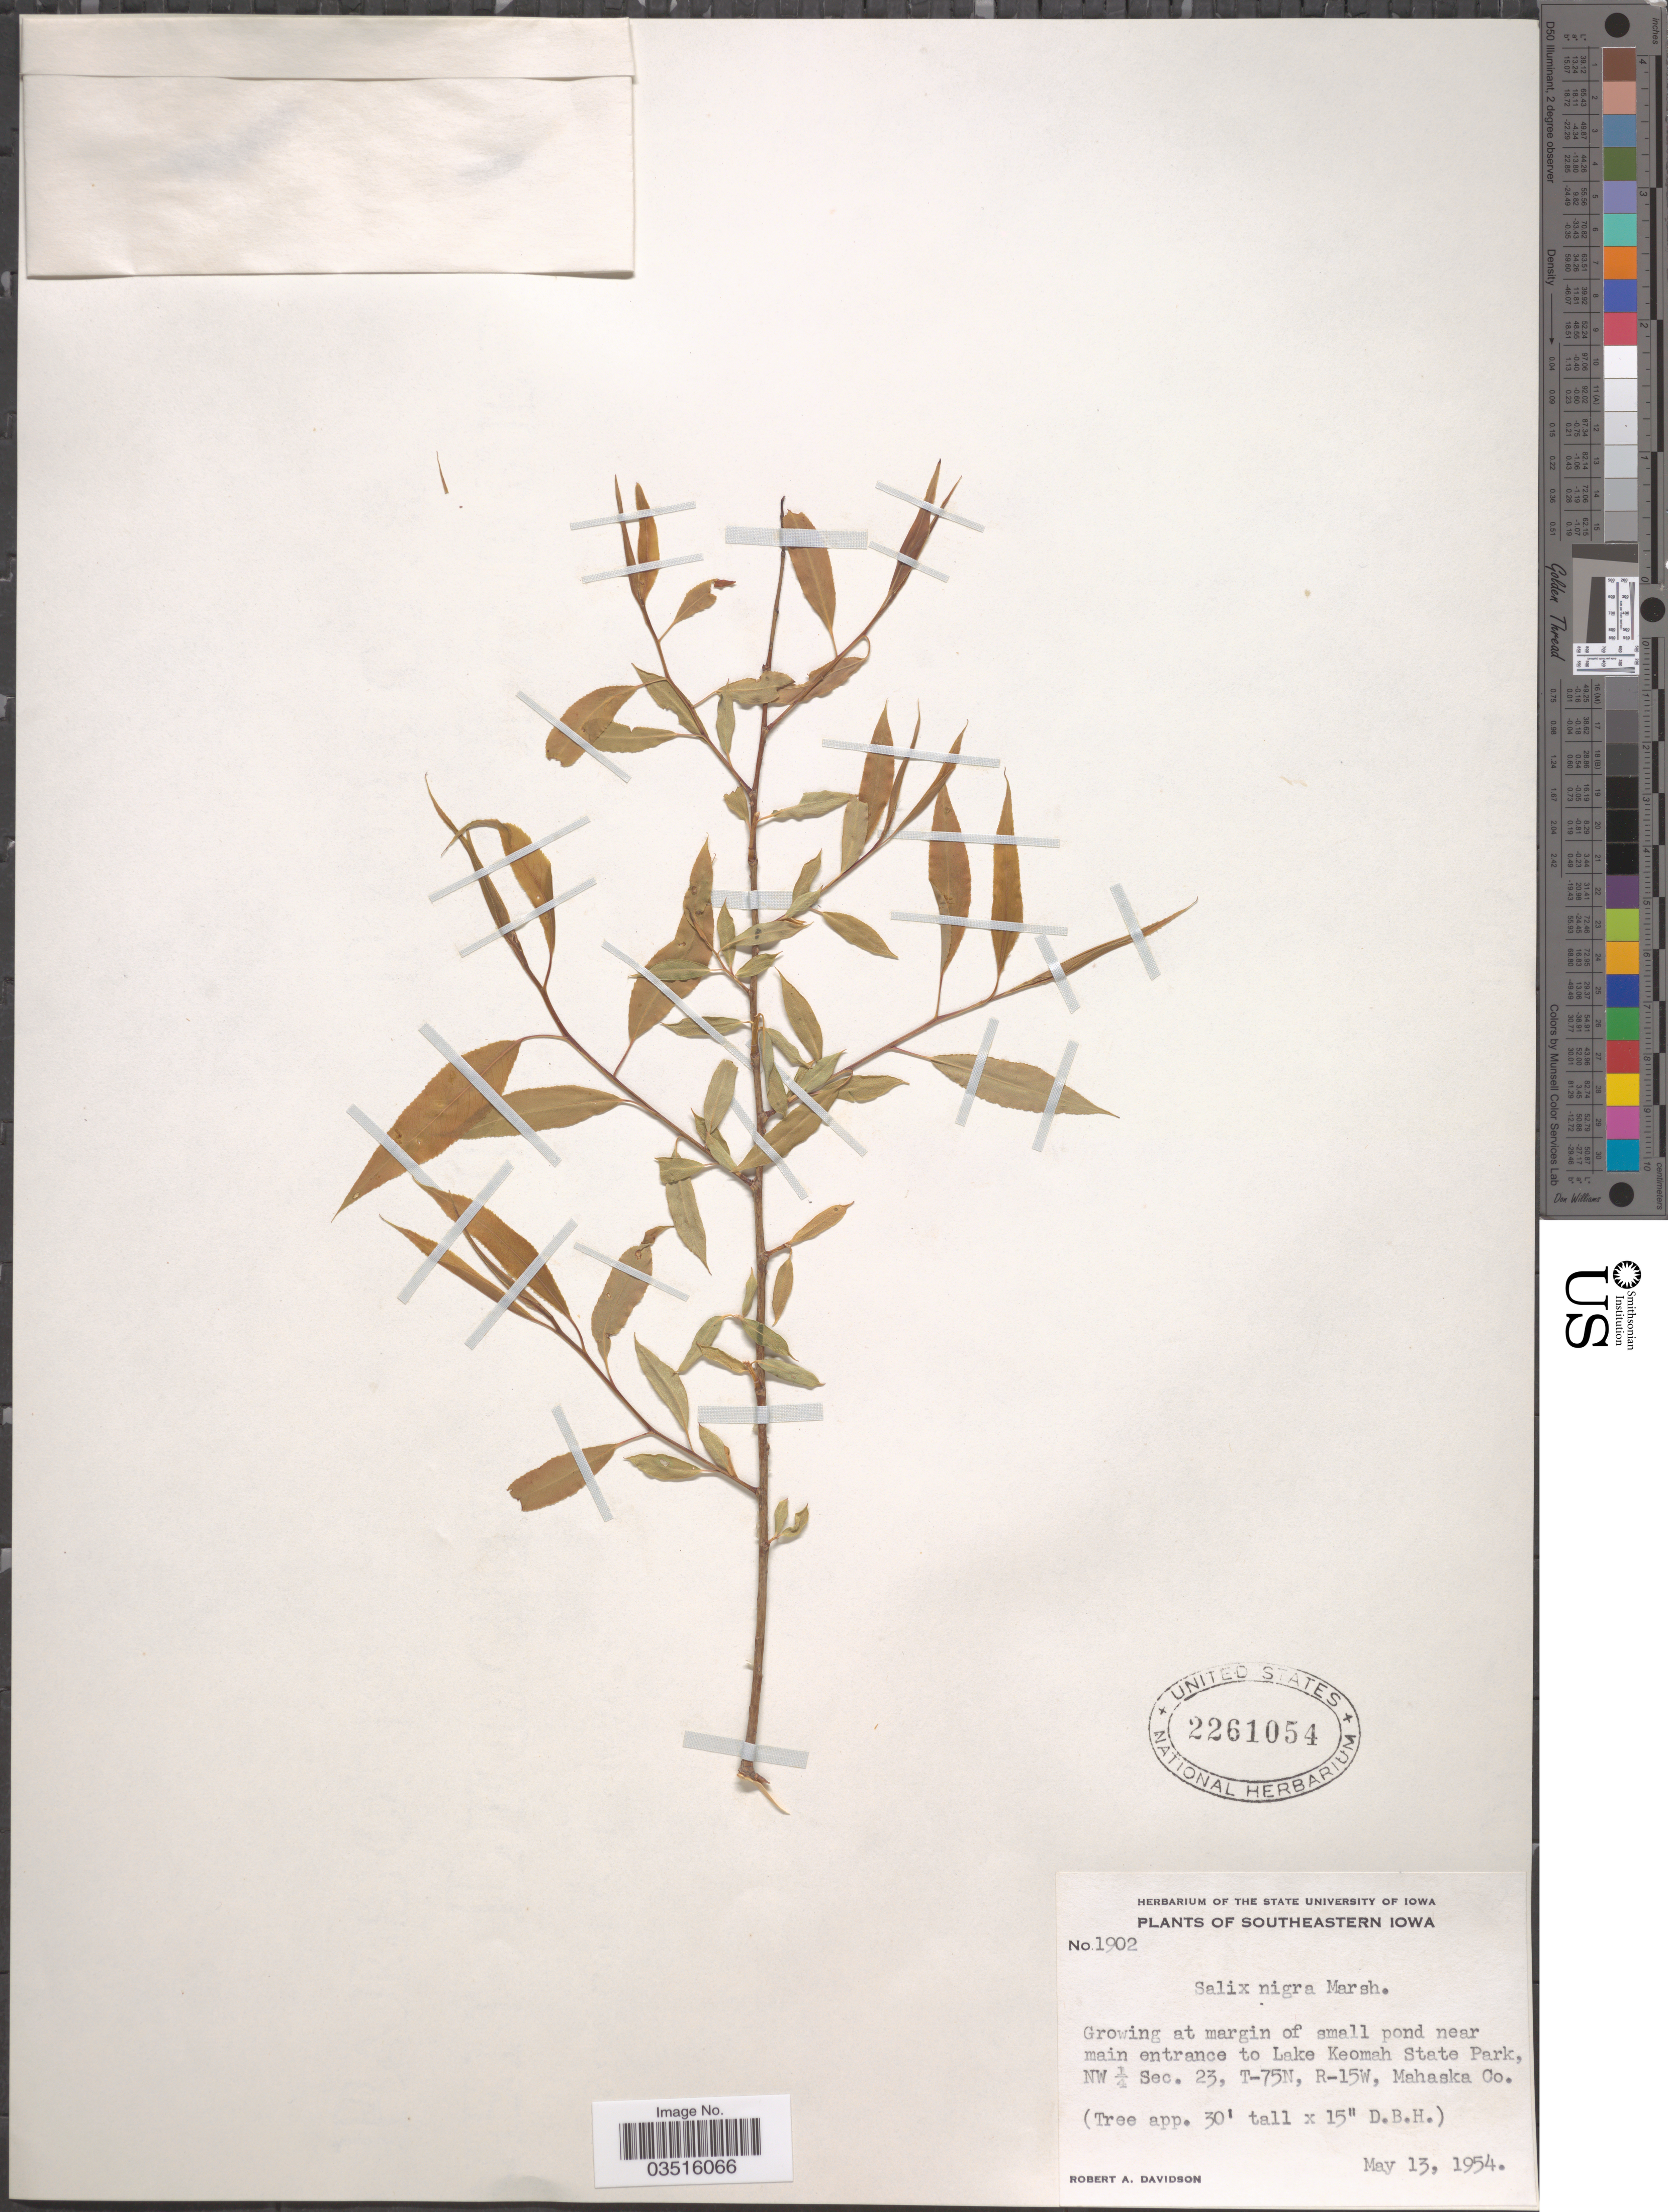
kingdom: Plantae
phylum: Tracheophyta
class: Magnoliopsida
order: Malpighiales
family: Salicaceae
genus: Salix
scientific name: Salix nigra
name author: Marshall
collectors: R. A. Davidson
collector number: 1902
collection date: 1954-05-13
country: United States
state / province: Iowa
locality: Southeastern Iowa. Growing at margin of small pond near main entrance to Lake Keomah State Park, NW ¼ Sec. 23, T-75N, R-15W, Mahaska Co.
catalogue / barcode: US 2261054